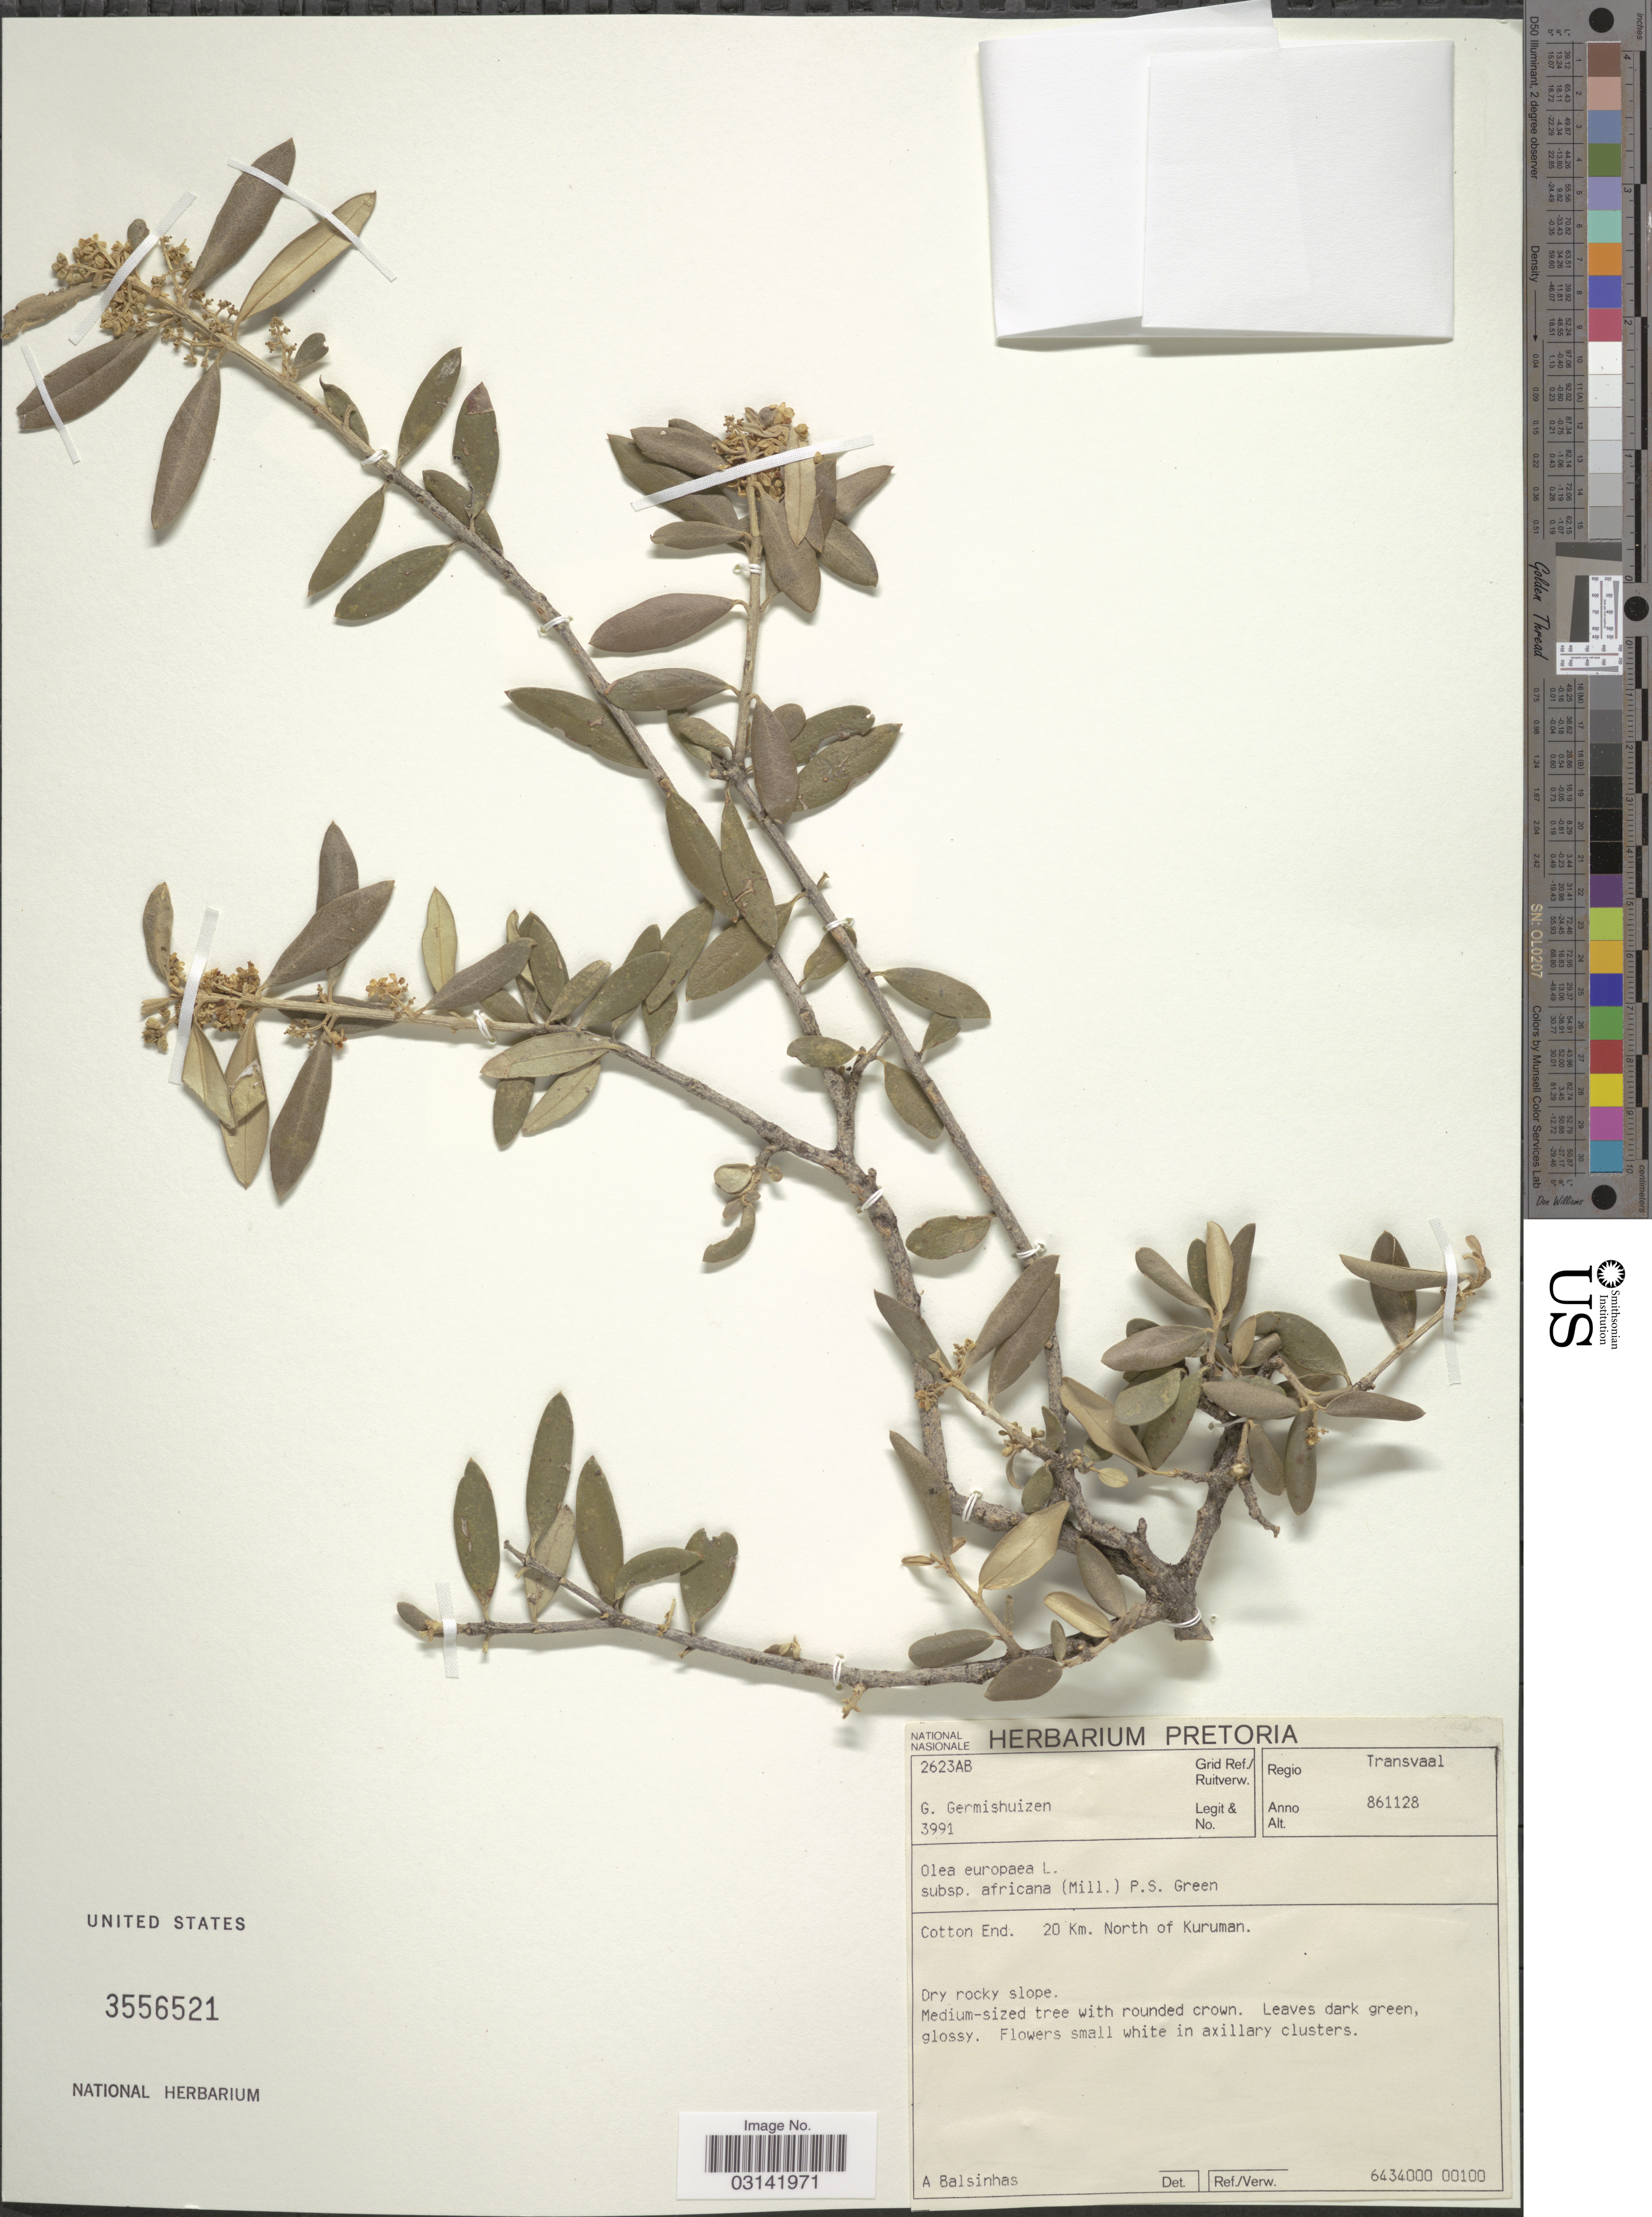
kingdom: Plantae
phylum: Tracheophyta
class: Magnoliopsida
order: Lamiales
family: Oleaceae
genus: Olea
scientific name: Olea europaea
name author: L.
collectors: G. Germishuizen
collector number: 3991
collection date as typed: Transcribed d/m/y: 28/11/86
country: South Africa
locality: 2623AB Grid Ref./Ruitverw., Regio Transvaal, Cotton End. 20 Km. North of Kuruman.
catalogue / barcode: US 3556521